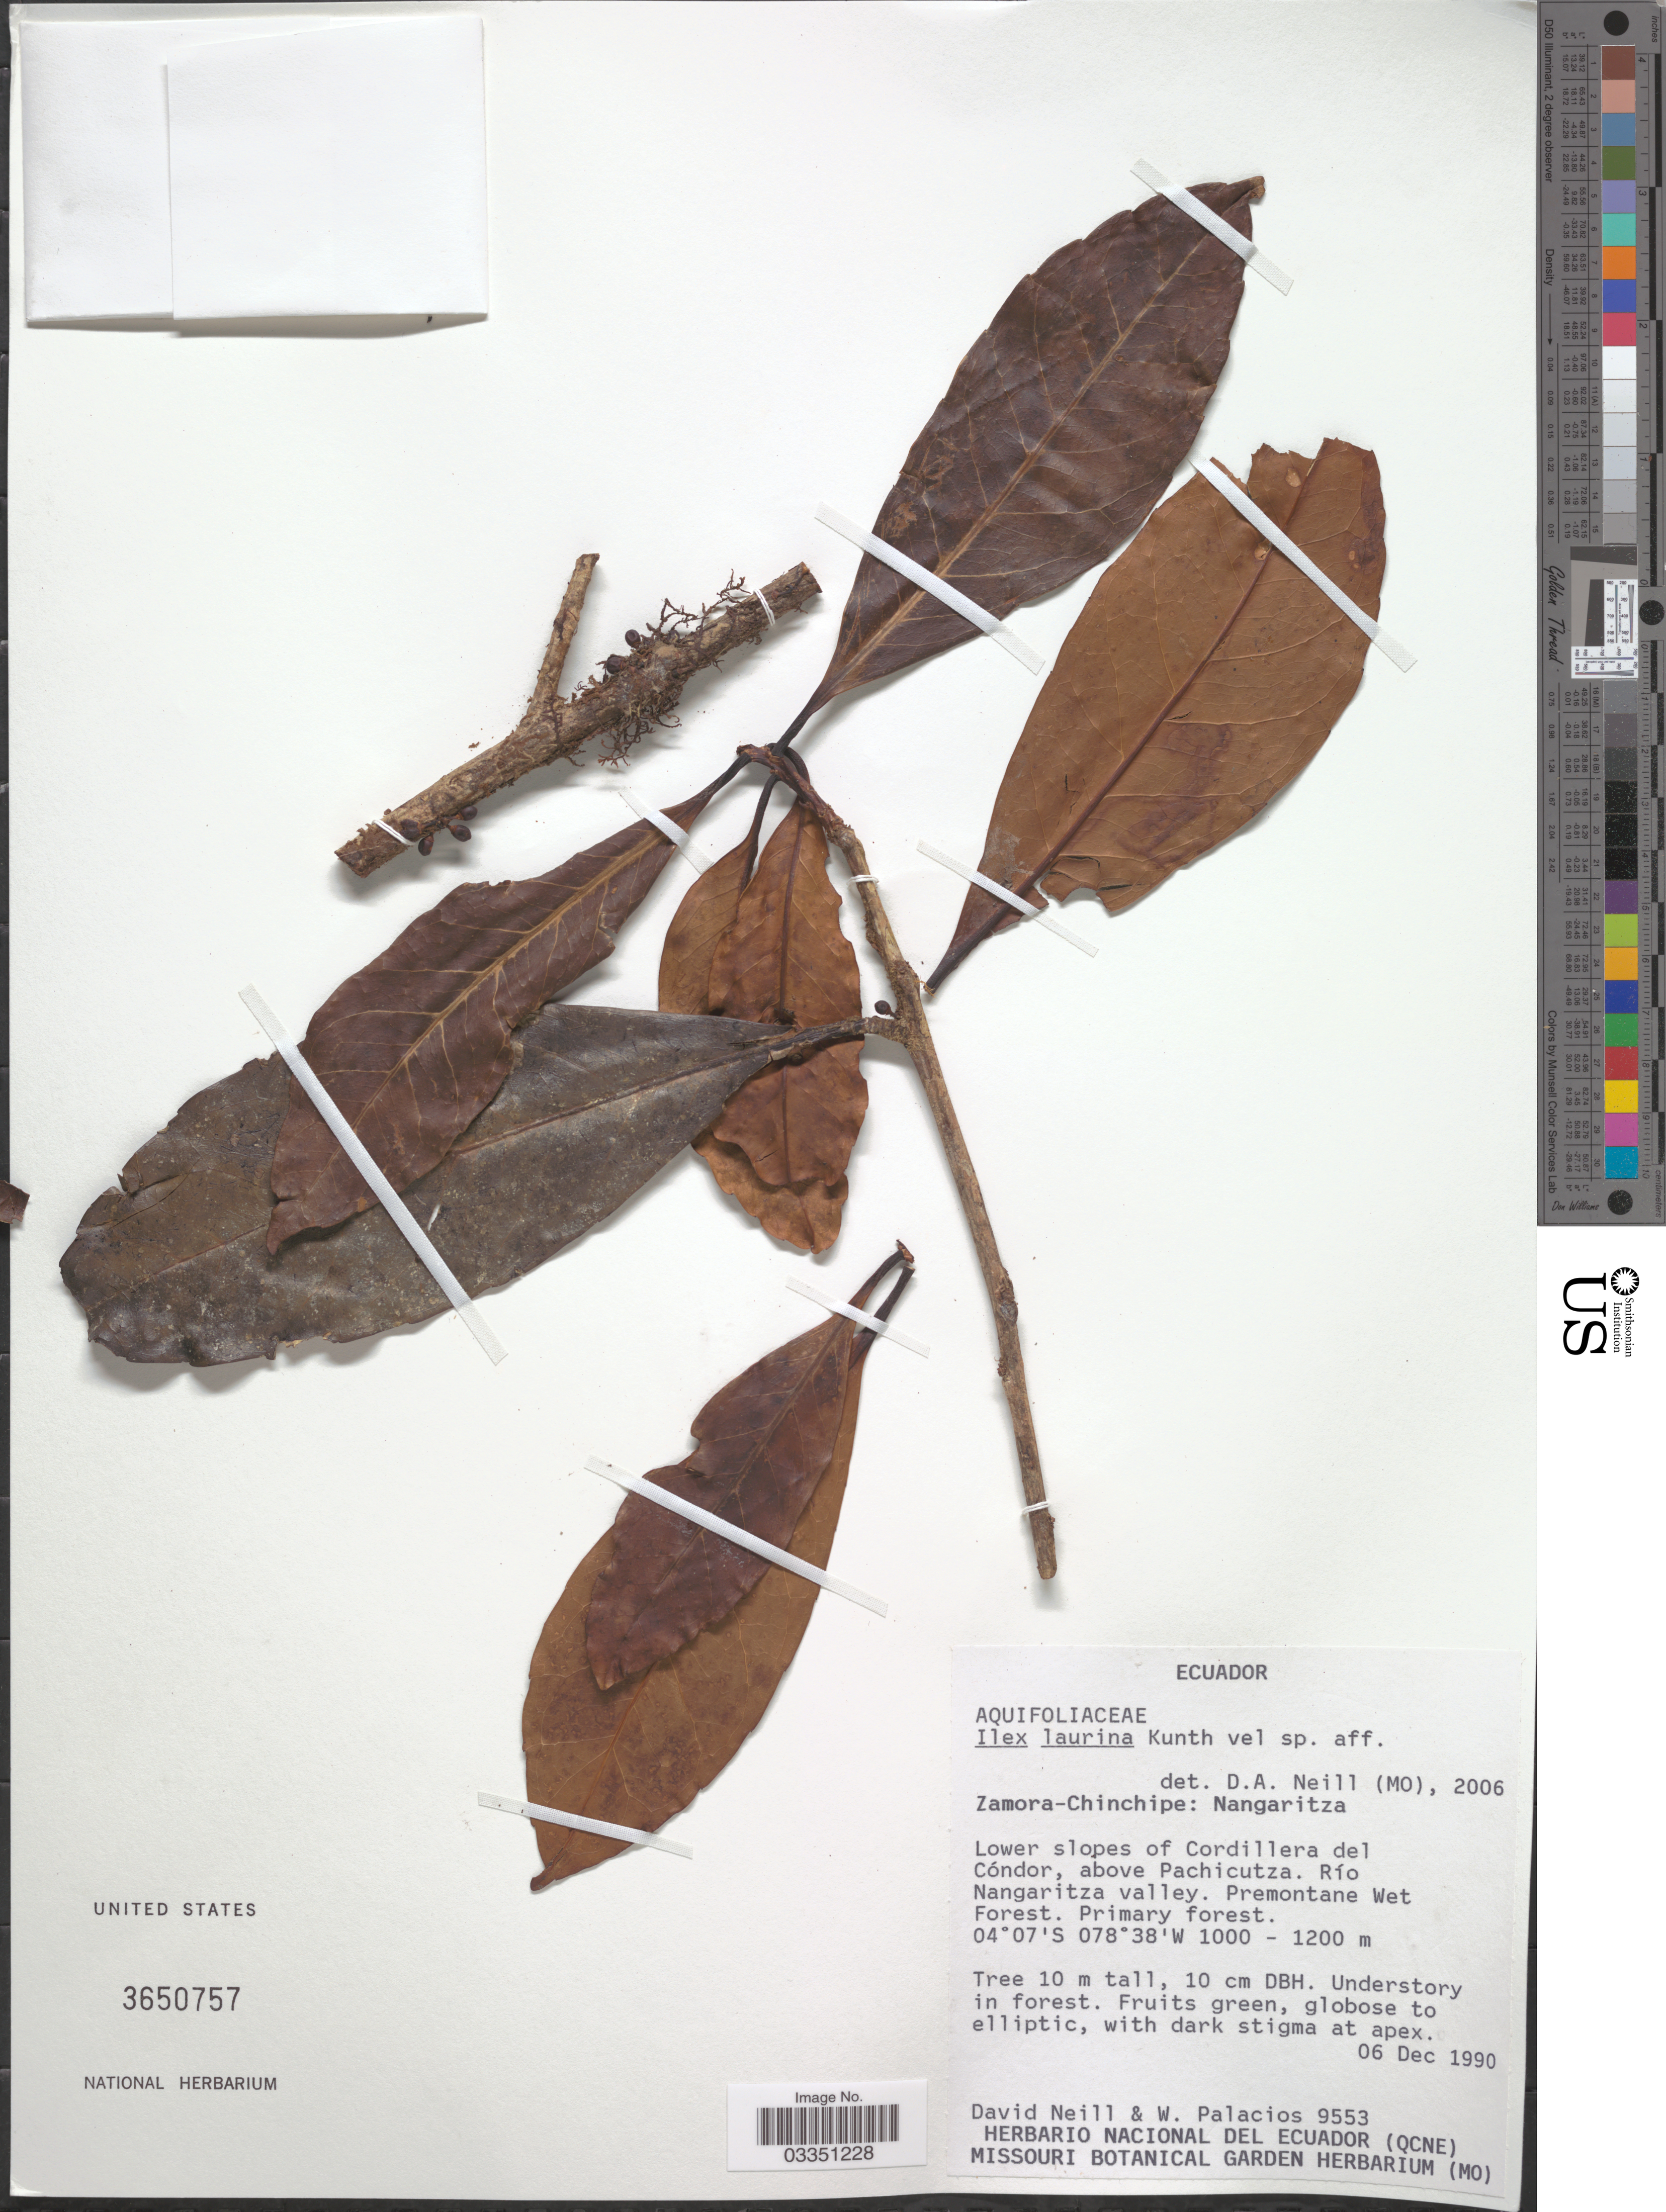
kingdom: Plantae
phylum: Tracheophyta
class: Magnoliopsida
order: Aquifoliales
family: Aquifoliaceae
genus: Ilex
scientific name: Ilex laurina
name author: Kunth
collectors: D. Neill & W. Palacios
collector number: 9553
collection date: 1990-12-06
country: Ecuador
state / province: Zamora-Chinchipe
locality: Nangaritza. Lower slopes of Cordillera del Cóndor, above Pachicutza. Río Nangaritza valley. Premontane Wet Forest.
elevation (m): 1000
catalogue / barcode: US 3650757